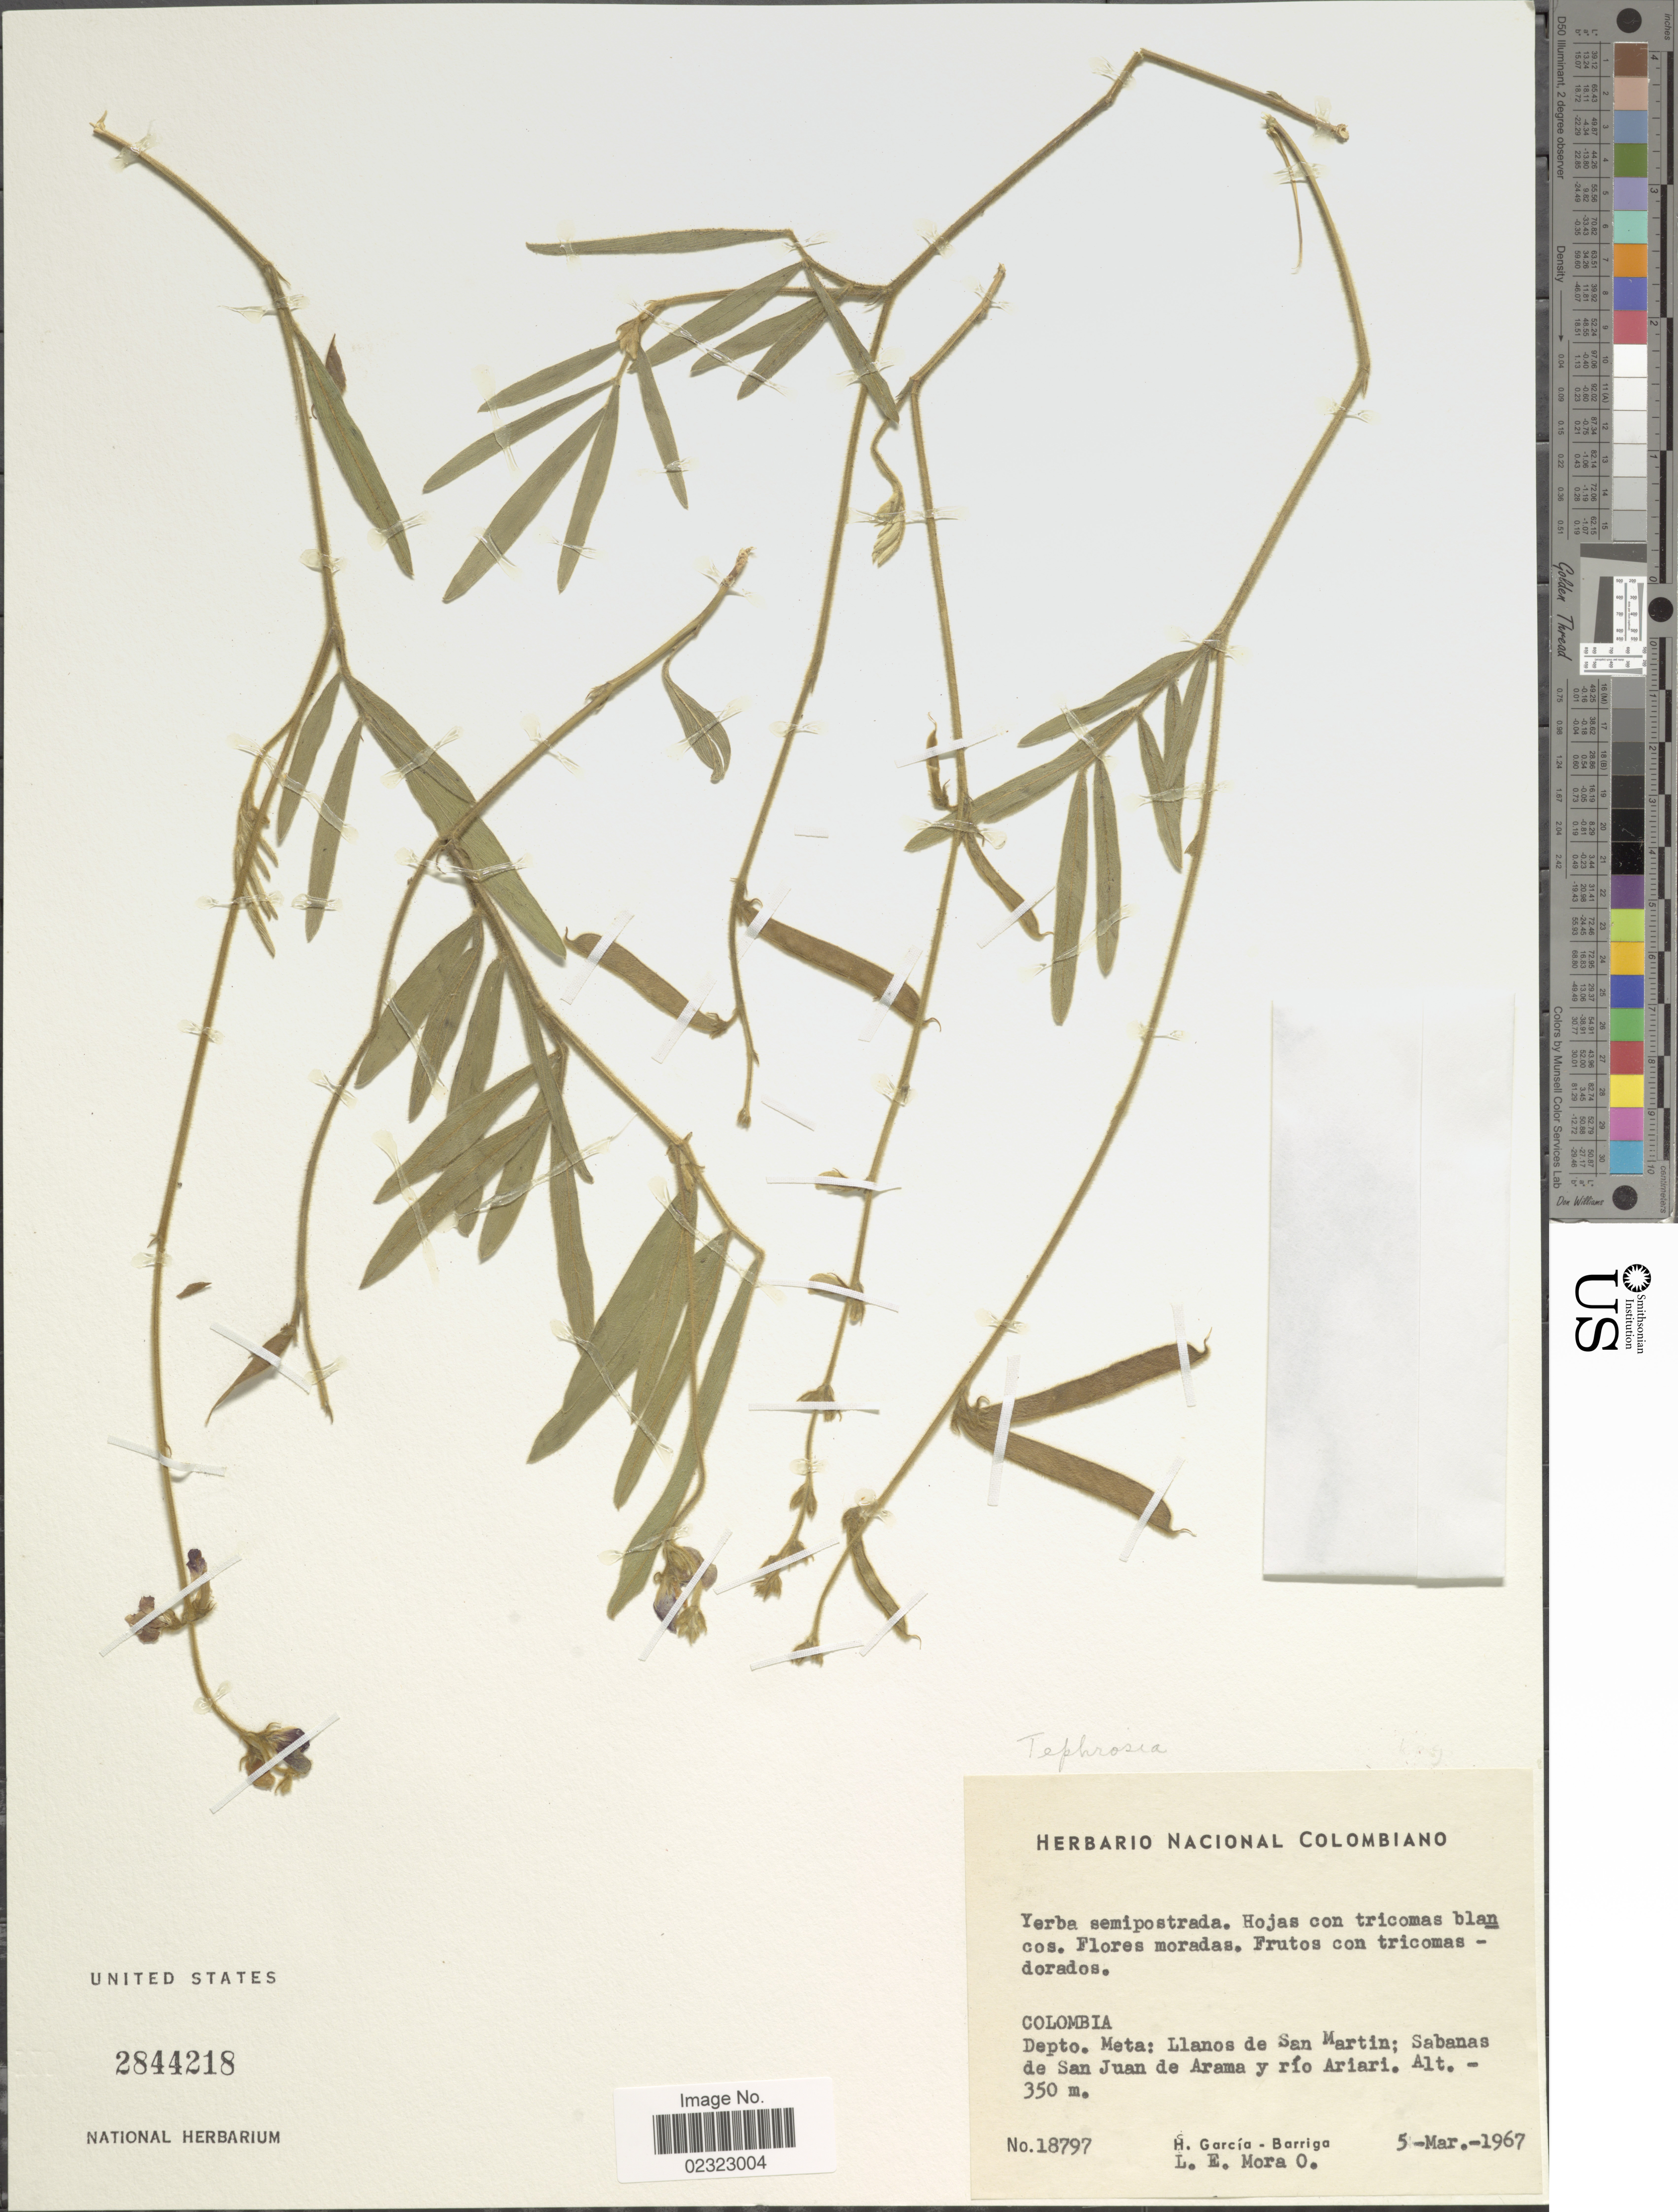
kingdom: Plantae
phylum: Tracheophyta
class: Magnoliopsida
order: Fabales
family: Fabaceae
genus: Tephrosia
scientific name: Tephrosia sp.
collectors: H. García Barriga & L. E. Mora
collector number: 18797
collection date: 1967-03-05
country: Colombia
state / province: Meta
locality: Depto. Meta: Llanos de San Martin: Sabanasl de San Juan de Arama y rio Ariari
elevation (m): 350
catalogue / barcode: US 2844218